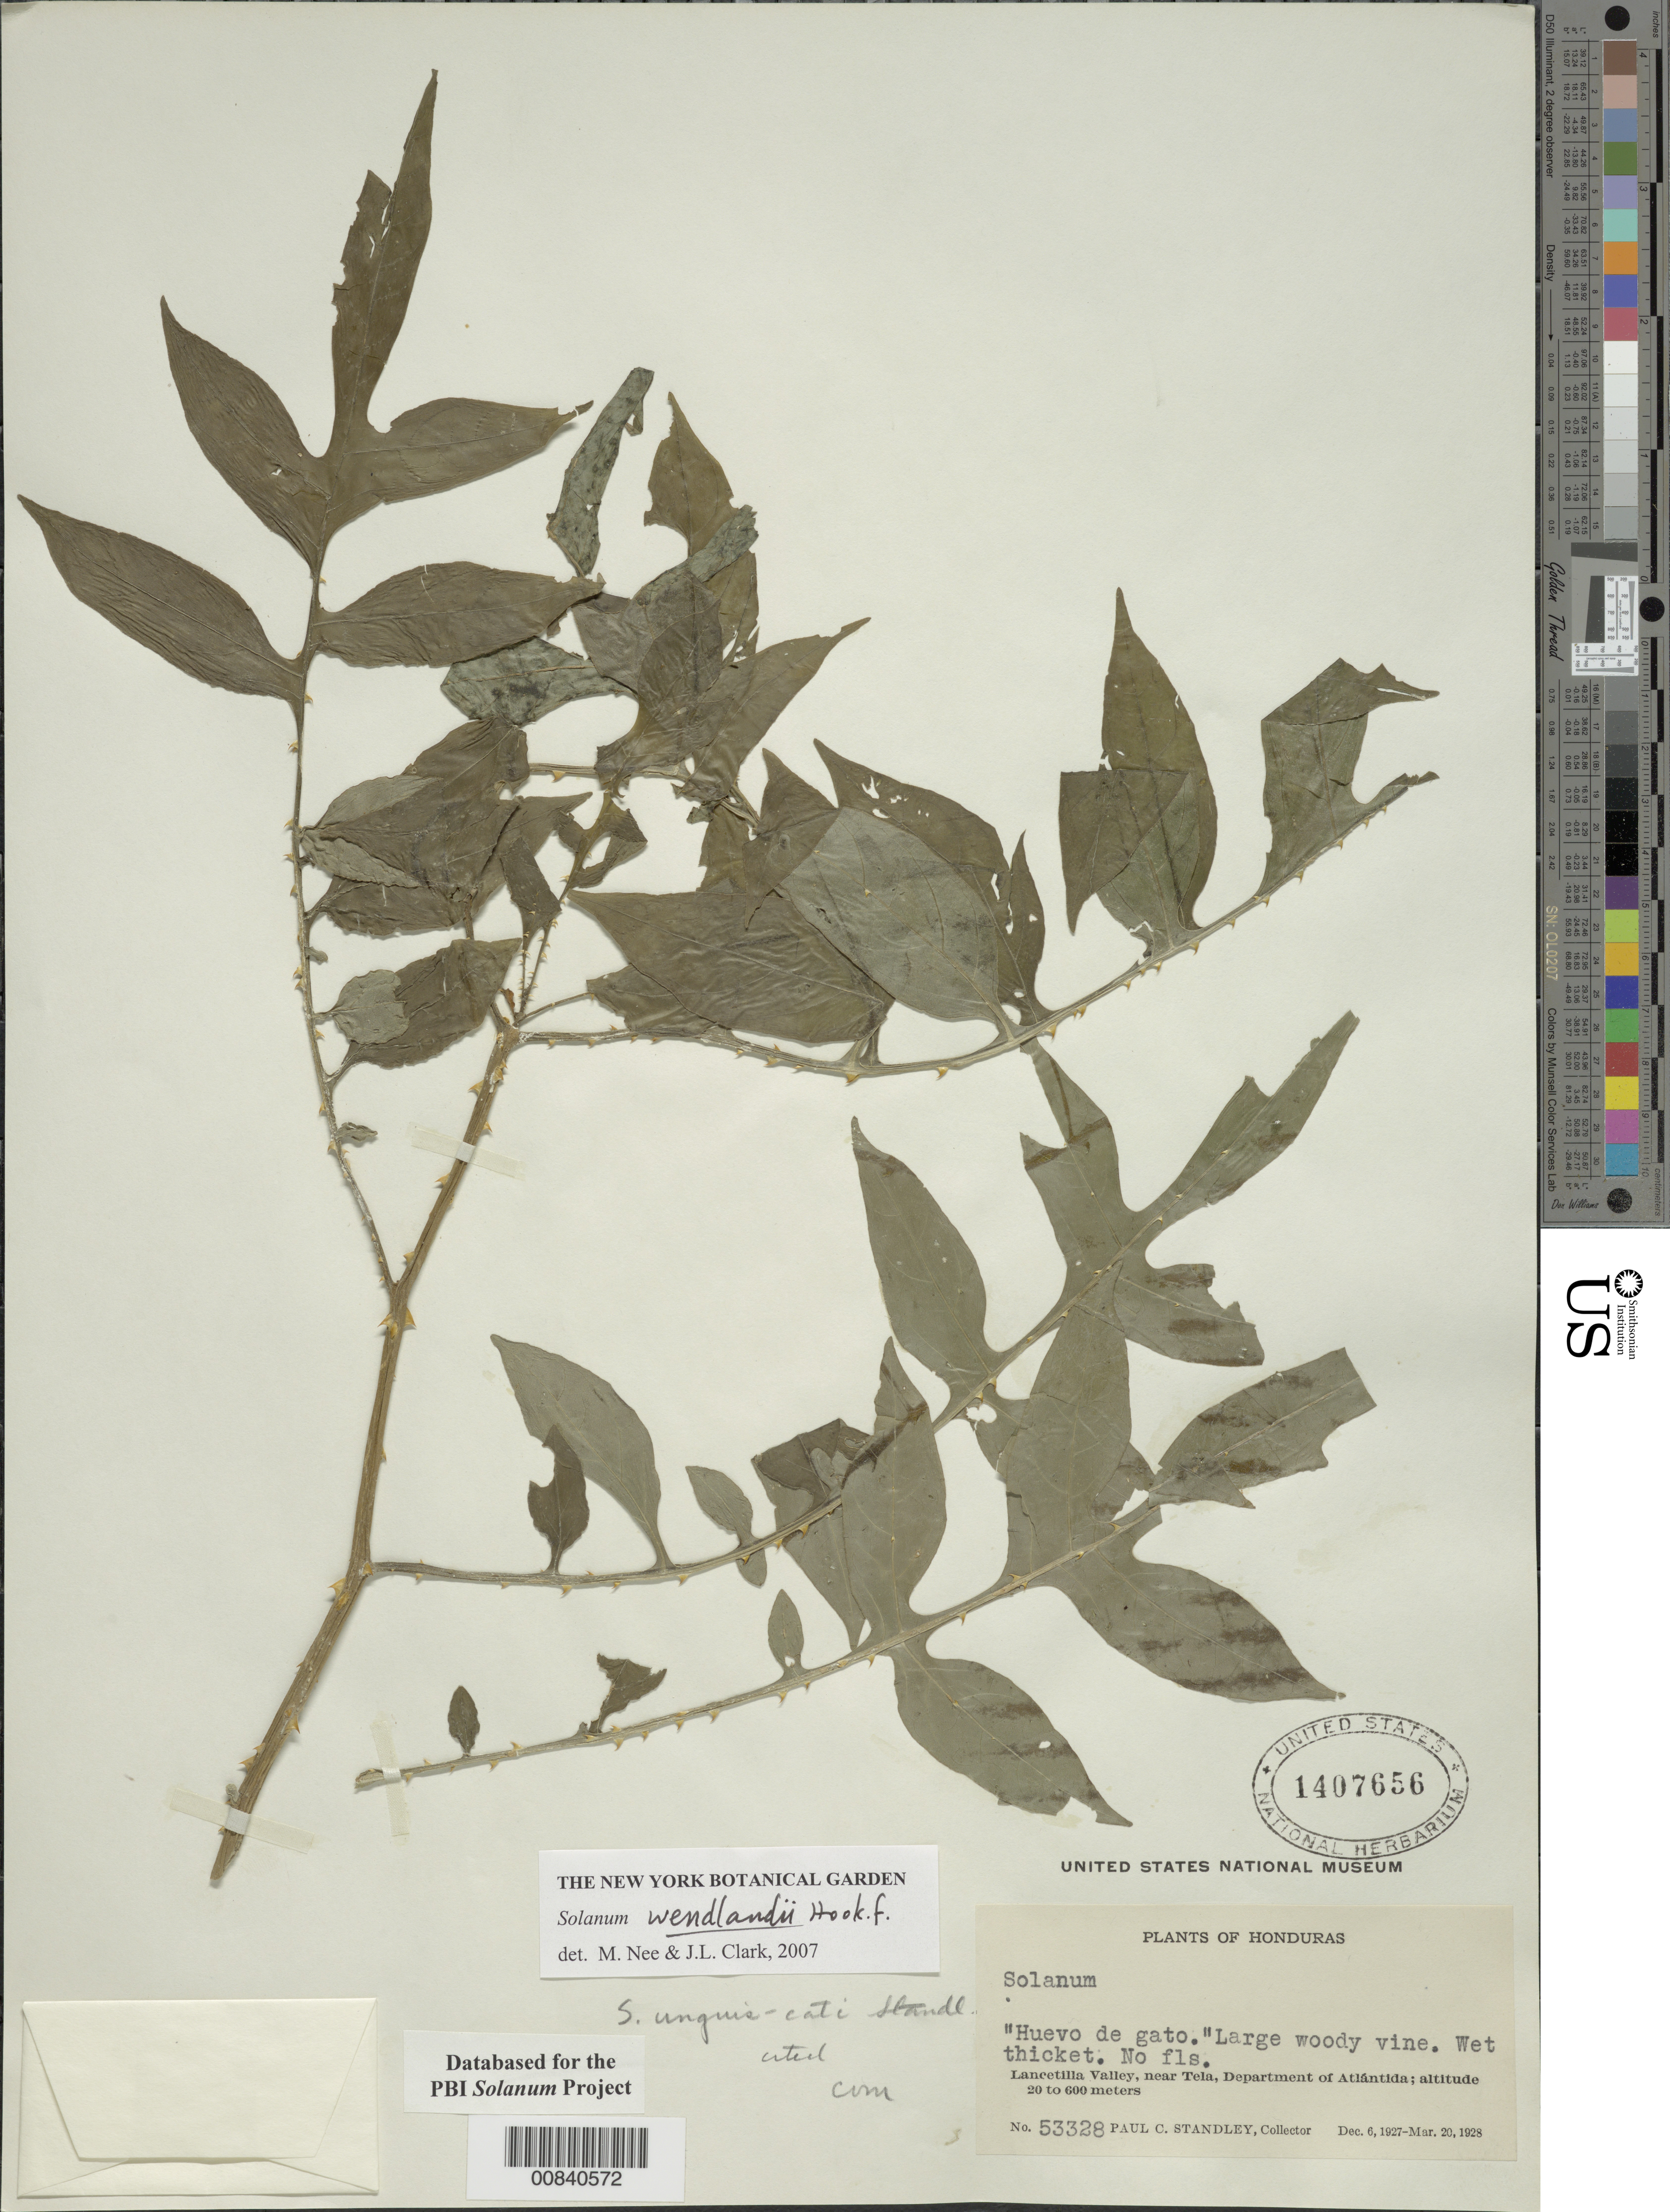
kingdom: Plantae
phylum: Tracheophyta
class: Magnoliopsida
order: Solanales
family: Solanaceae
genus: Solanum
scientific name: Solanum wendlandii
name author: Hook. f.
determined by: Clark, J. L., (SEL), The Marie Selby Botanical Garden (UNITED STATES)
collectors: P. C. Standley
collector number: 53328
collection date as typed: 6 Dec 1927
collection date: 1927-12-06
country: Honduras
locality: Lancetilla Valley, near Tela, Department of Atlántida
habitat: Wet thicket.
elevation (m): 20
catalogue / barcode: US 1407656